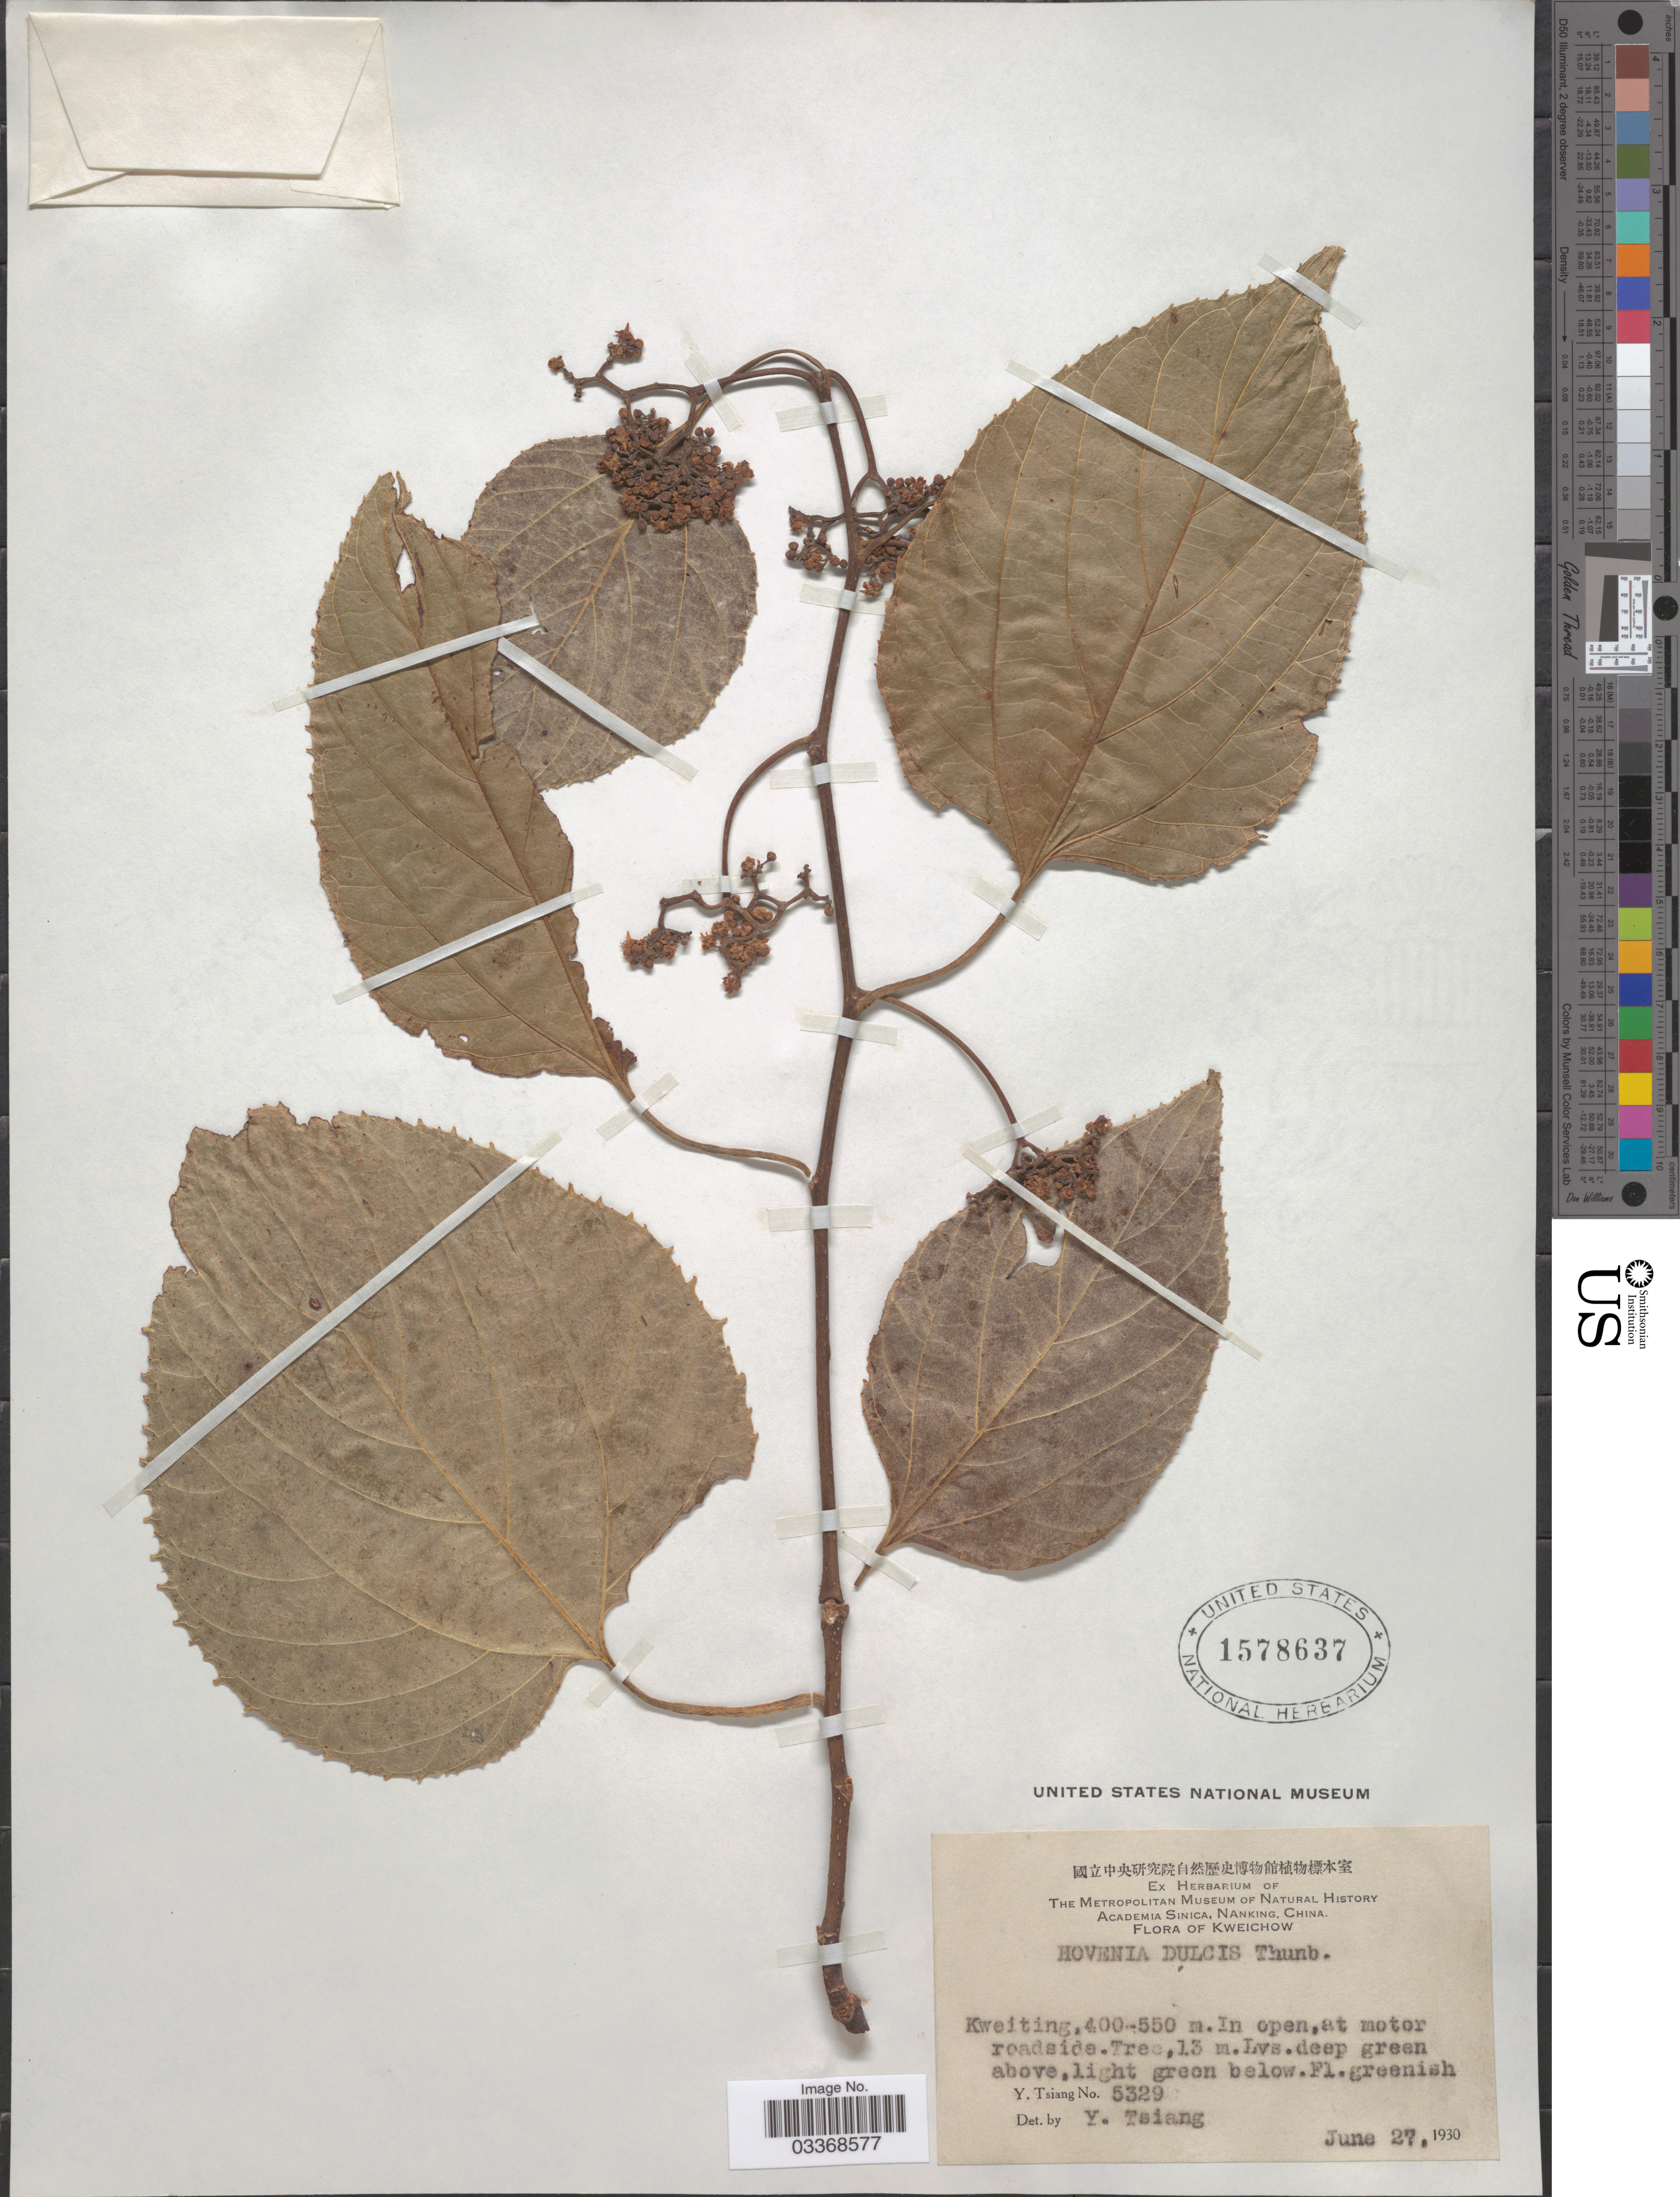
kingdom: Plantae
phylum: Tracheophyta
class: Magnoliopsida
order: Rosales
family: Rhamnaceae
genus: Hovenia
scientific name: Hovenia dulcis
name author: Thunb.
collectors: Y. Tsiang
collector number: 5329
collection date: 1930-06-27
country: China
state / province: Guizhou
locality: Kweichow. Kweiting.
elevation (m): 400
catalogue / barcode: US 1578637